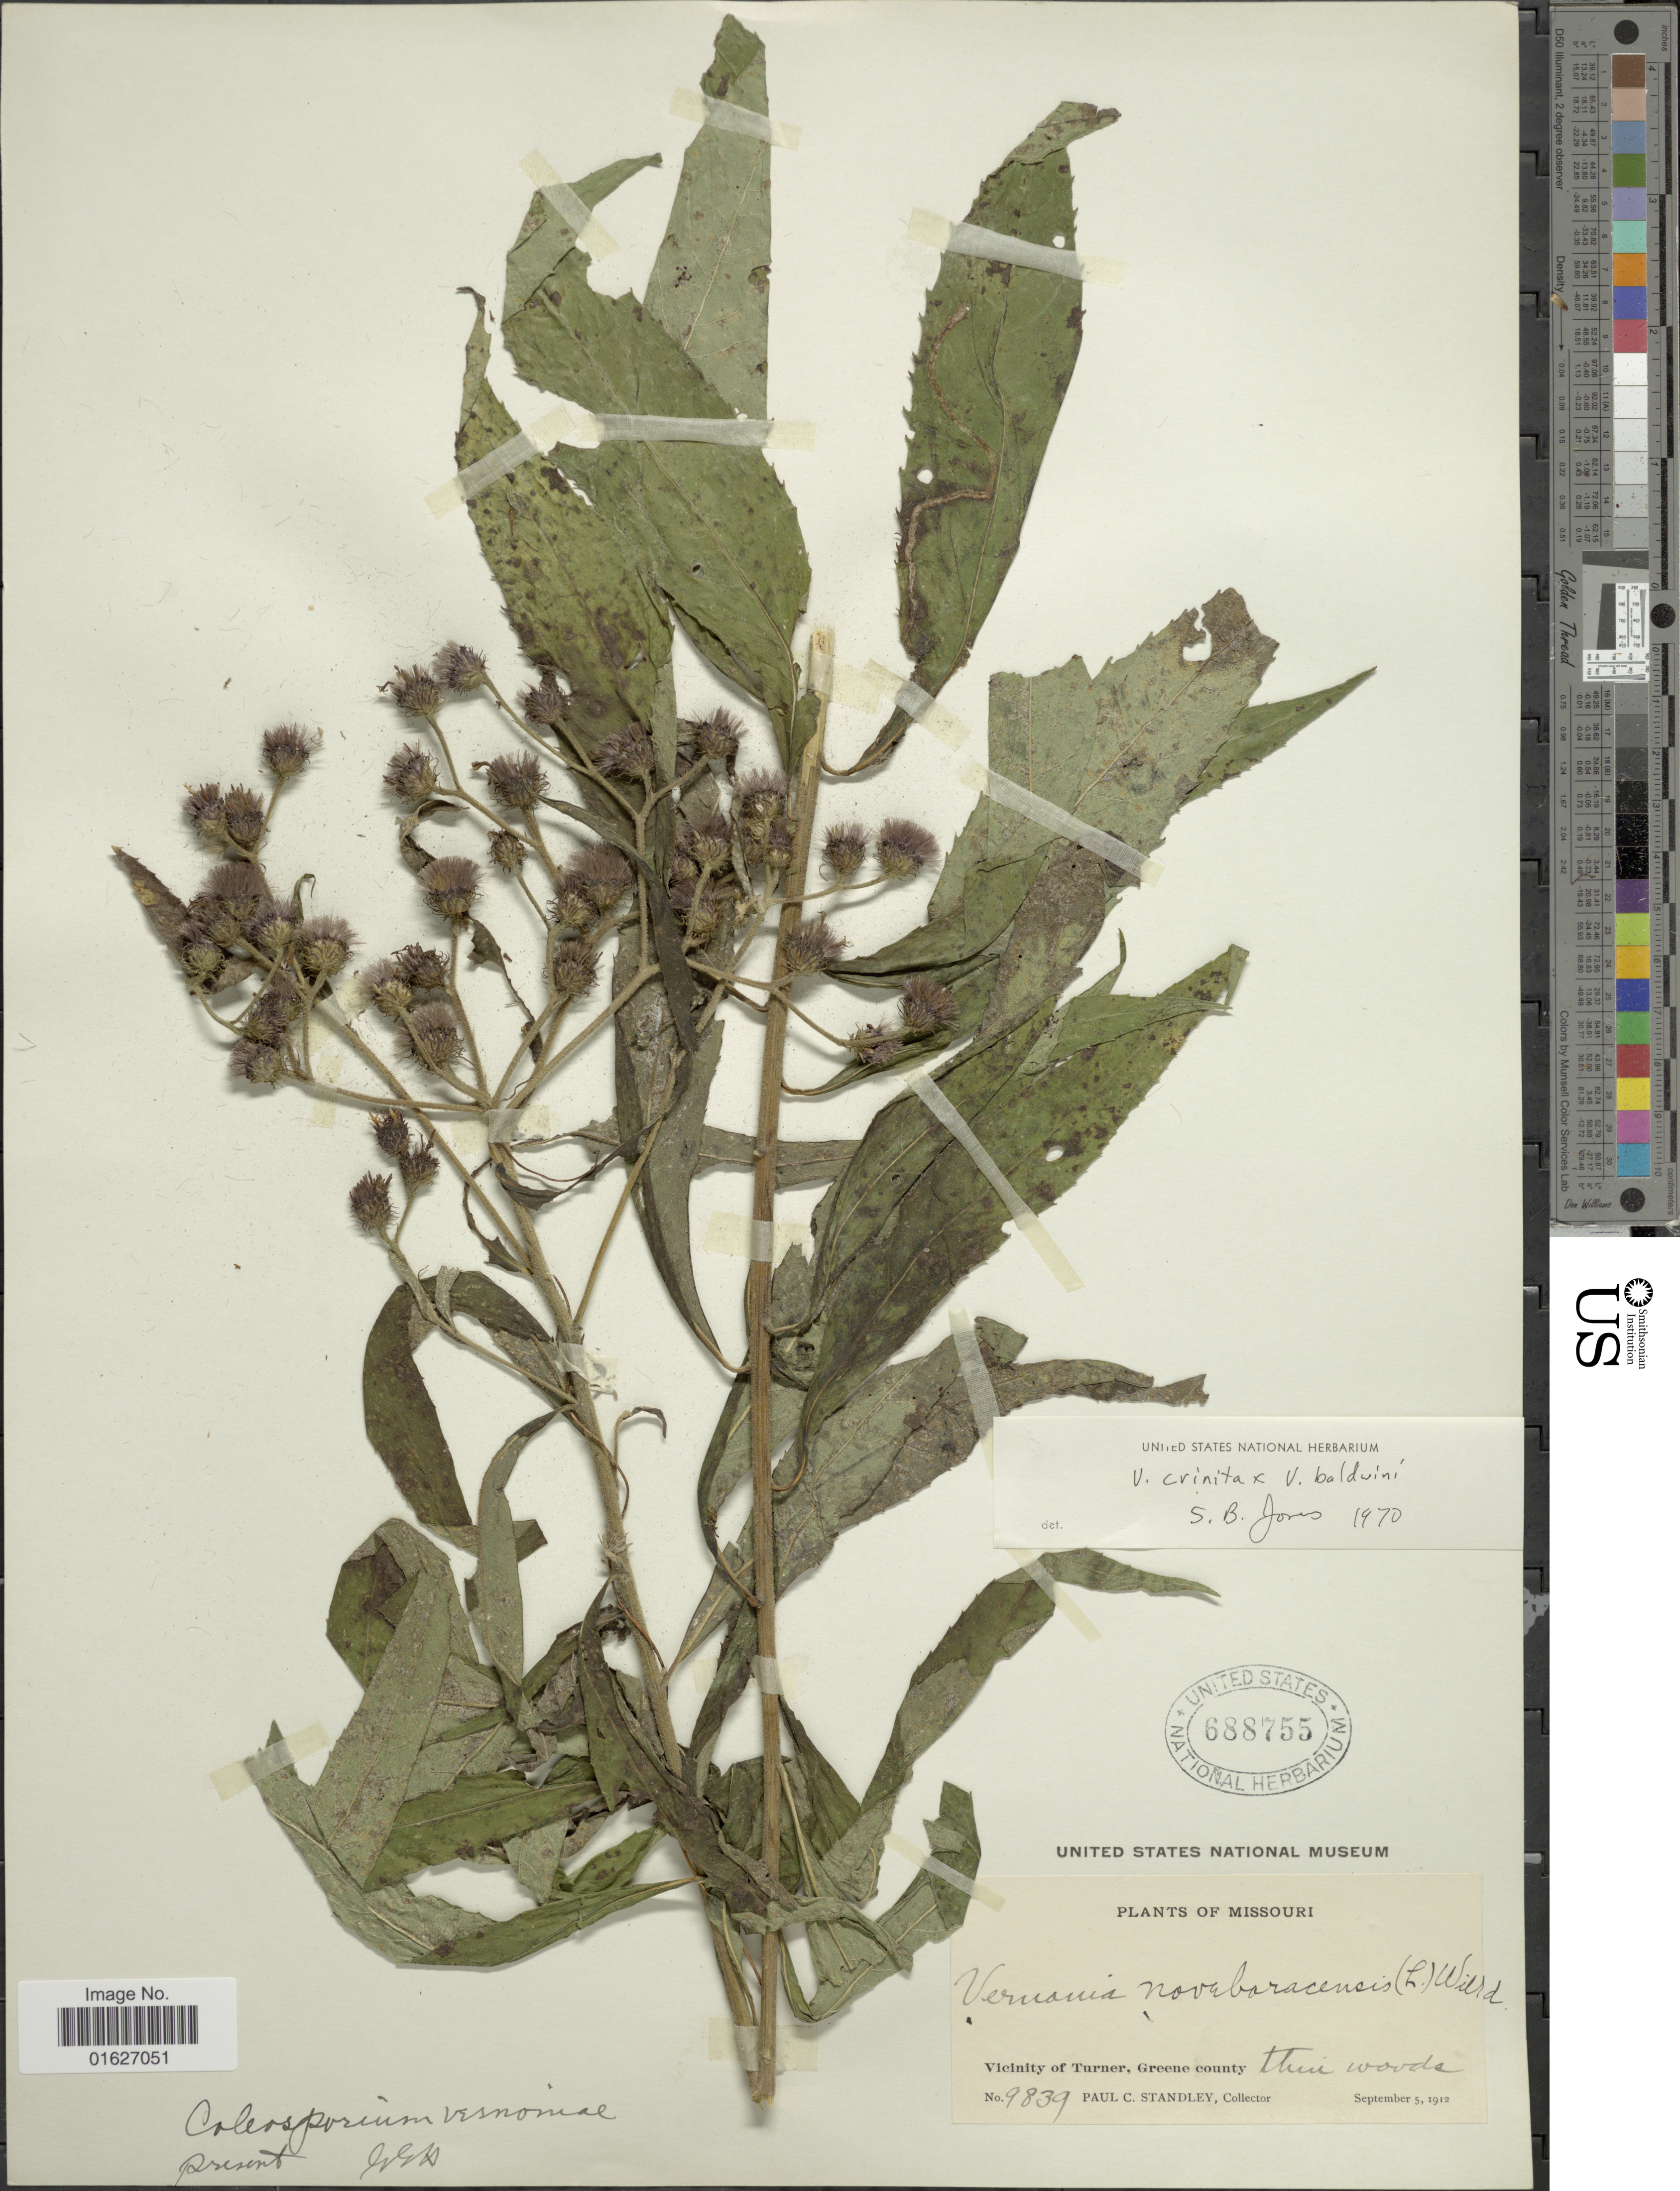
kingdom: Plantae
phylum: Tracheophyta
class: Magnoliopsida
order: Asterales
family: Asteraceae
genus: Vernonia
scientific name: Vernonia crinita x V. baldwinii Torr.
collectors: P. C. Standley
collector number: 9839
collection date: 1912-09-05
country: United States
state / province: Missouri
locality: Vicinity of Turner, Greene County.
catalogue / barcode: US 688755